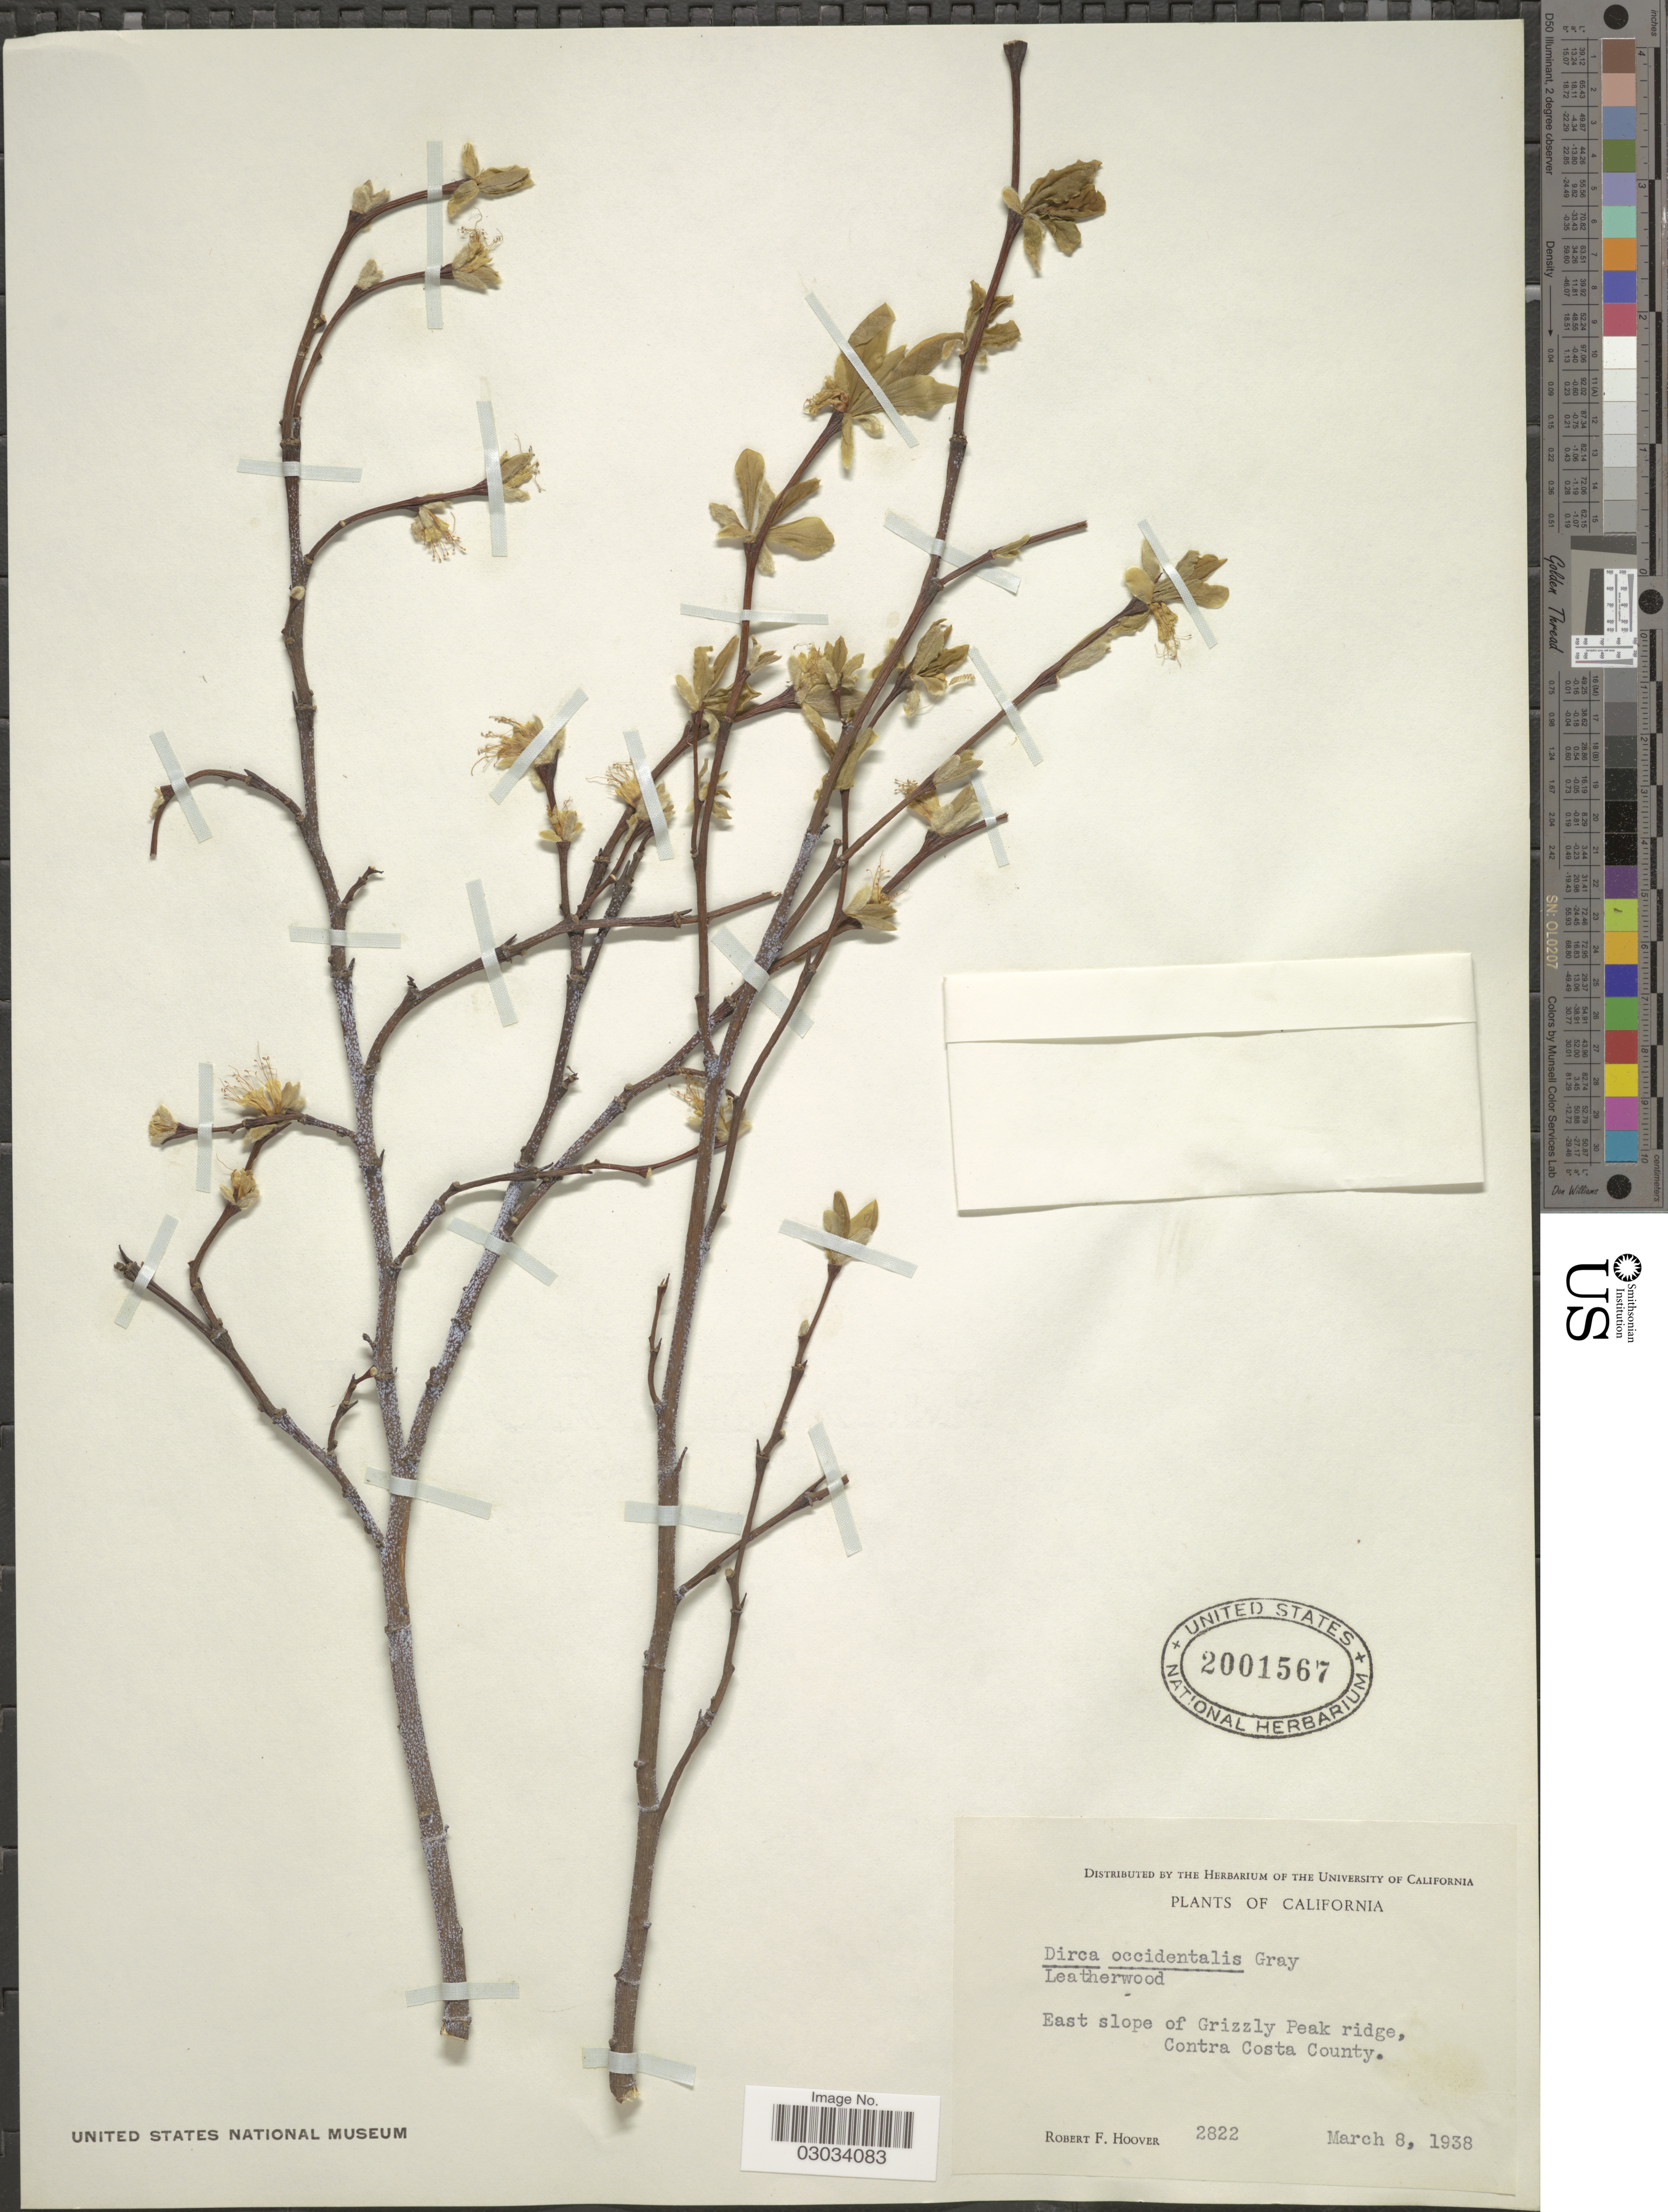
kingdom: Plantae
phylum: Tracheophyta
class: Magnoliopsida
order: Malvales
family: Thymelaeaceae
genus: Dirca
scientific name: Dirca occidentalis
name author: A. Gray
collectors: R. F. Hoover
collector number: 2822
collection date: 1938-03-08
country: United States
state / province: California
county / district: Contra Costa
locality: East slope of Grizzly Peak ridge, Contra Costa County.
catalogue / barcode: US 2001567